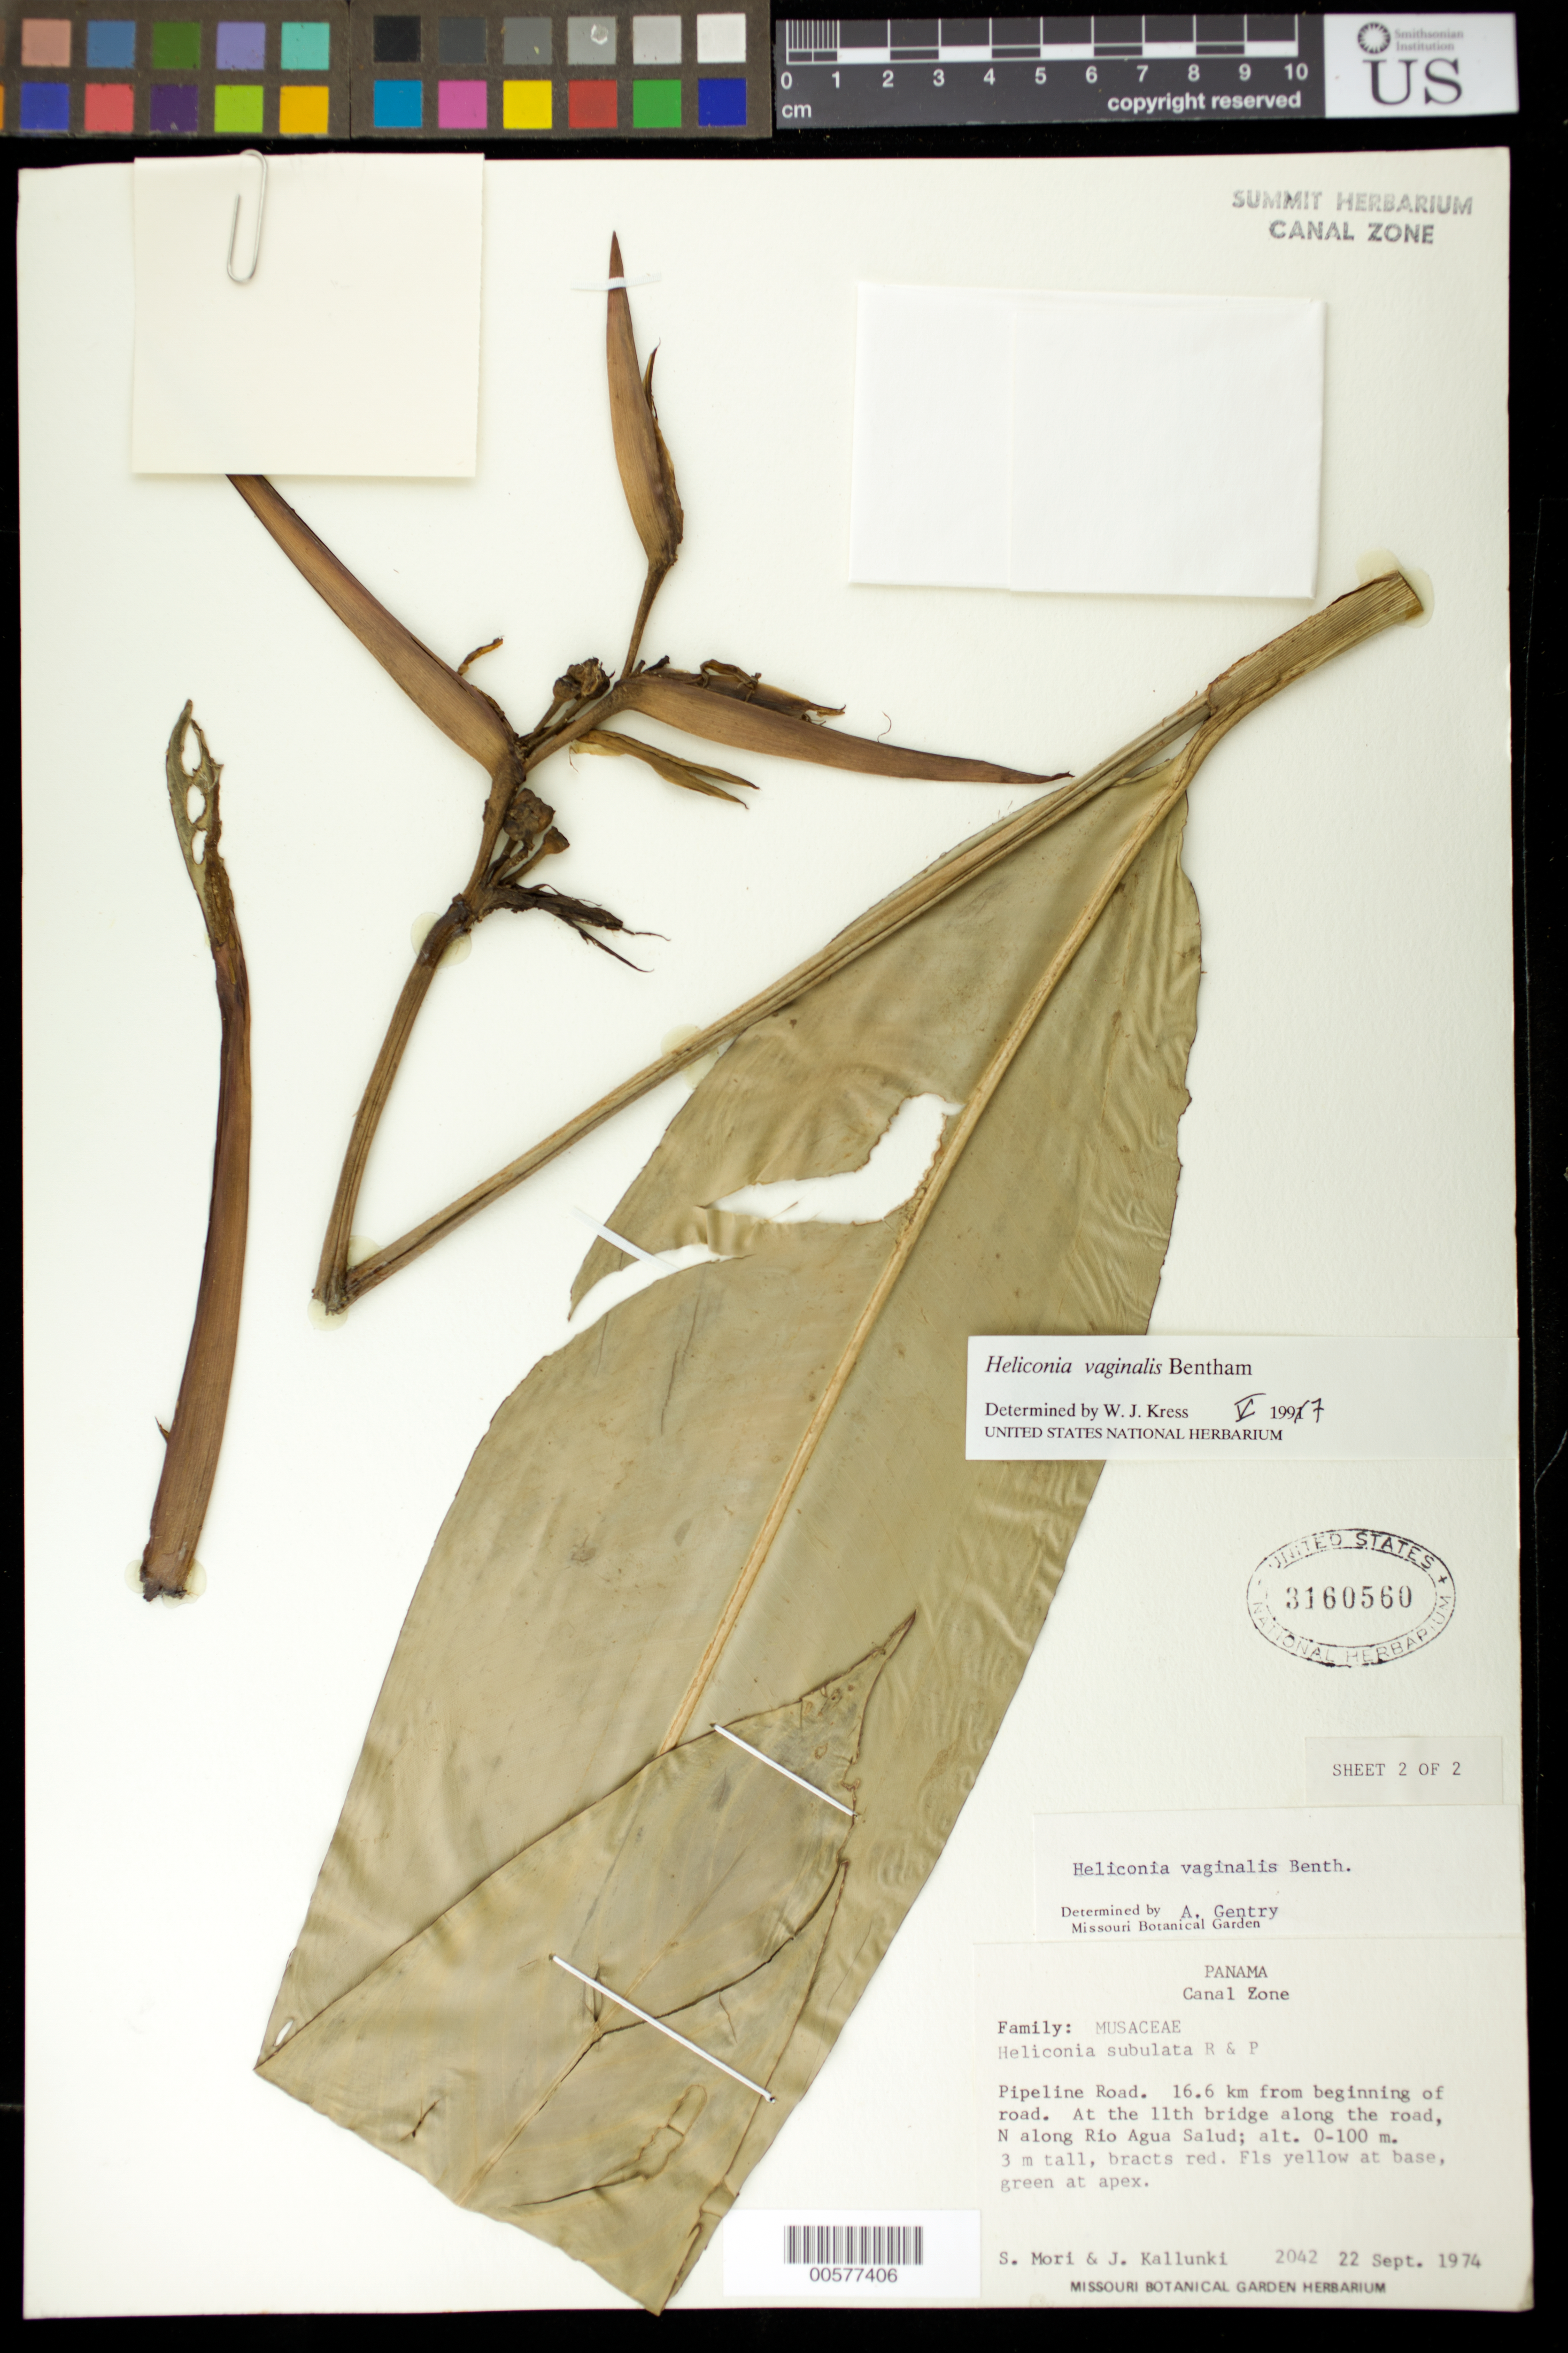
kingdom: Plantae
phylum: Tracheophyta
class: Liliopsida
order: Zingiberales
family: Heliconiaceae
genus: Heliconia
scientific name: Heliconia vaginalis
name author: Benth.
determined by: Gentry, A. H.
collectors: S. Mori & J. Kallunki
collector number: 2042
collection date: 1974-09-22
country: Panama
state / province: Colón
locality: Pipeline Road, 16.6 km from the beginning of road, at the 11th bridge along road N along Rio Agua Salud.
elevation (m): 0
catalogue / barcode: US 3160560